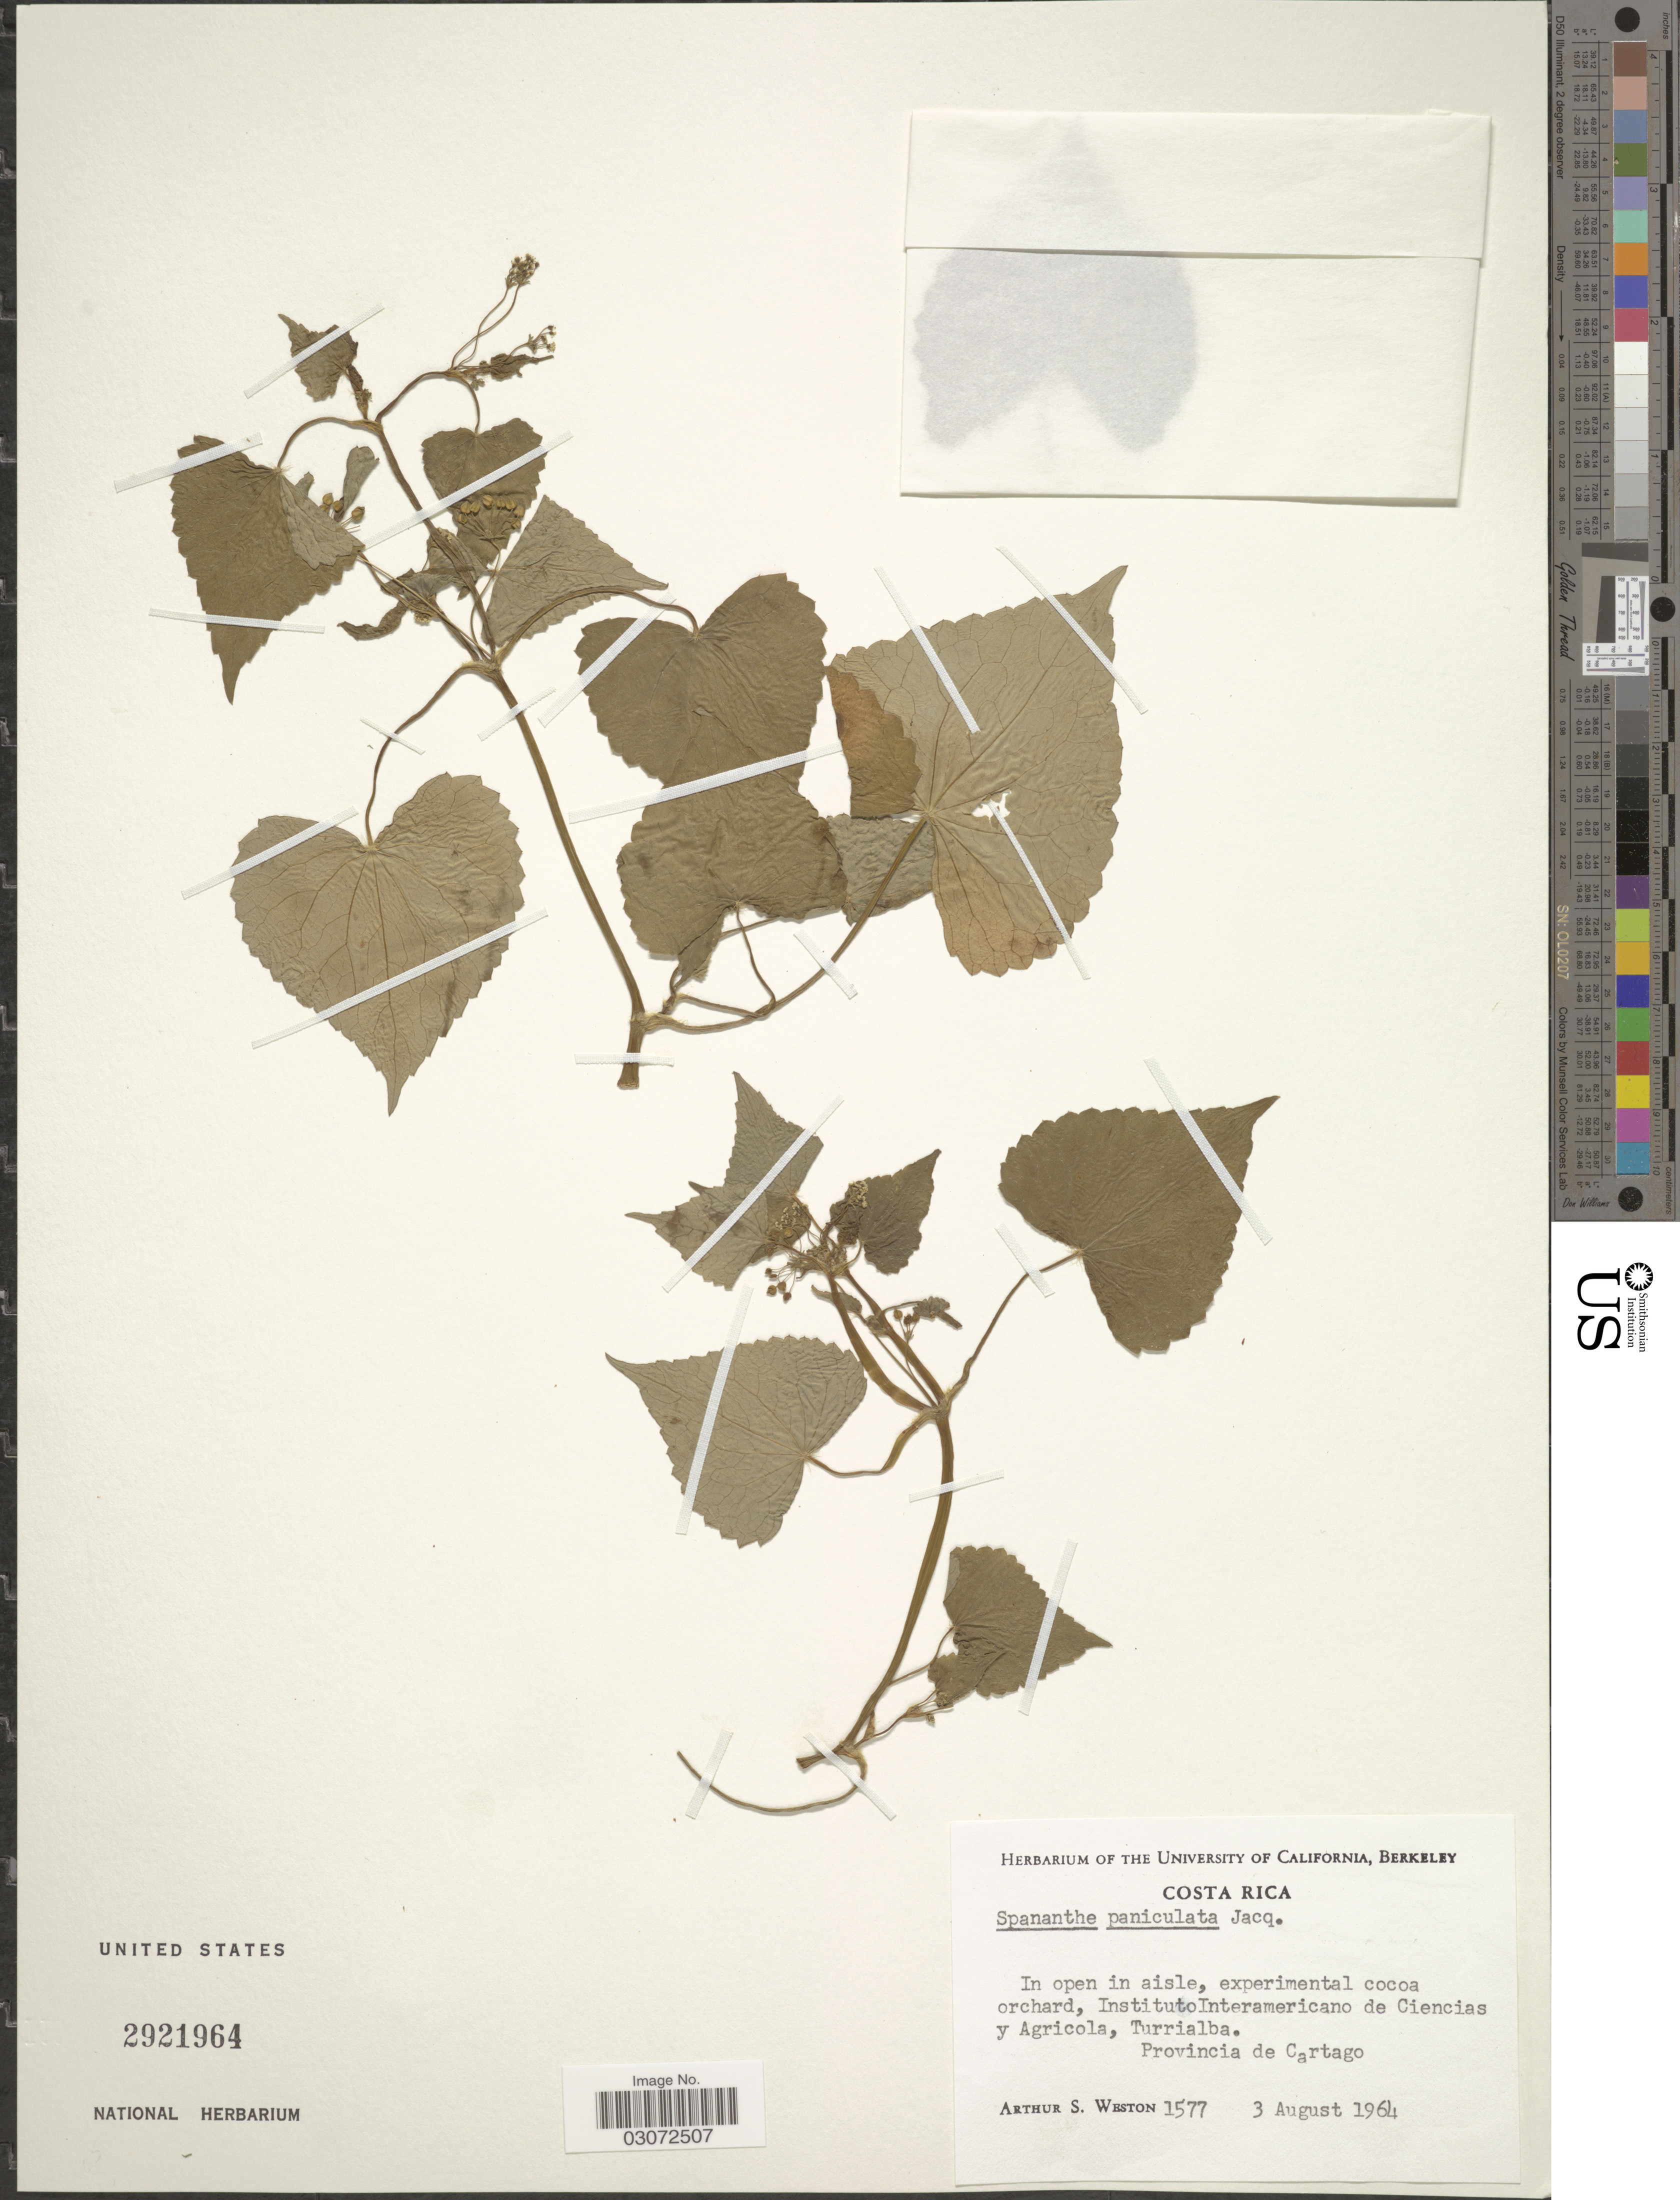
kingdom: Plantae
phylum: Tracheophyta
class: Magnoliopsida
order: Apiales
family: Apiaceae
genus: Spananthe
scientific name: Spananthe paniculata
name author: Jacq.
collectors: A. Weston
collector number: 1577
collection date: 1964-08-03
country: Costa Rica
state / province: Cartago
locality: Instituto Interamericano de Ciencias y Agricola, Turrialba. Provincia de Cartago.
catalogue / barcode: US 2921964